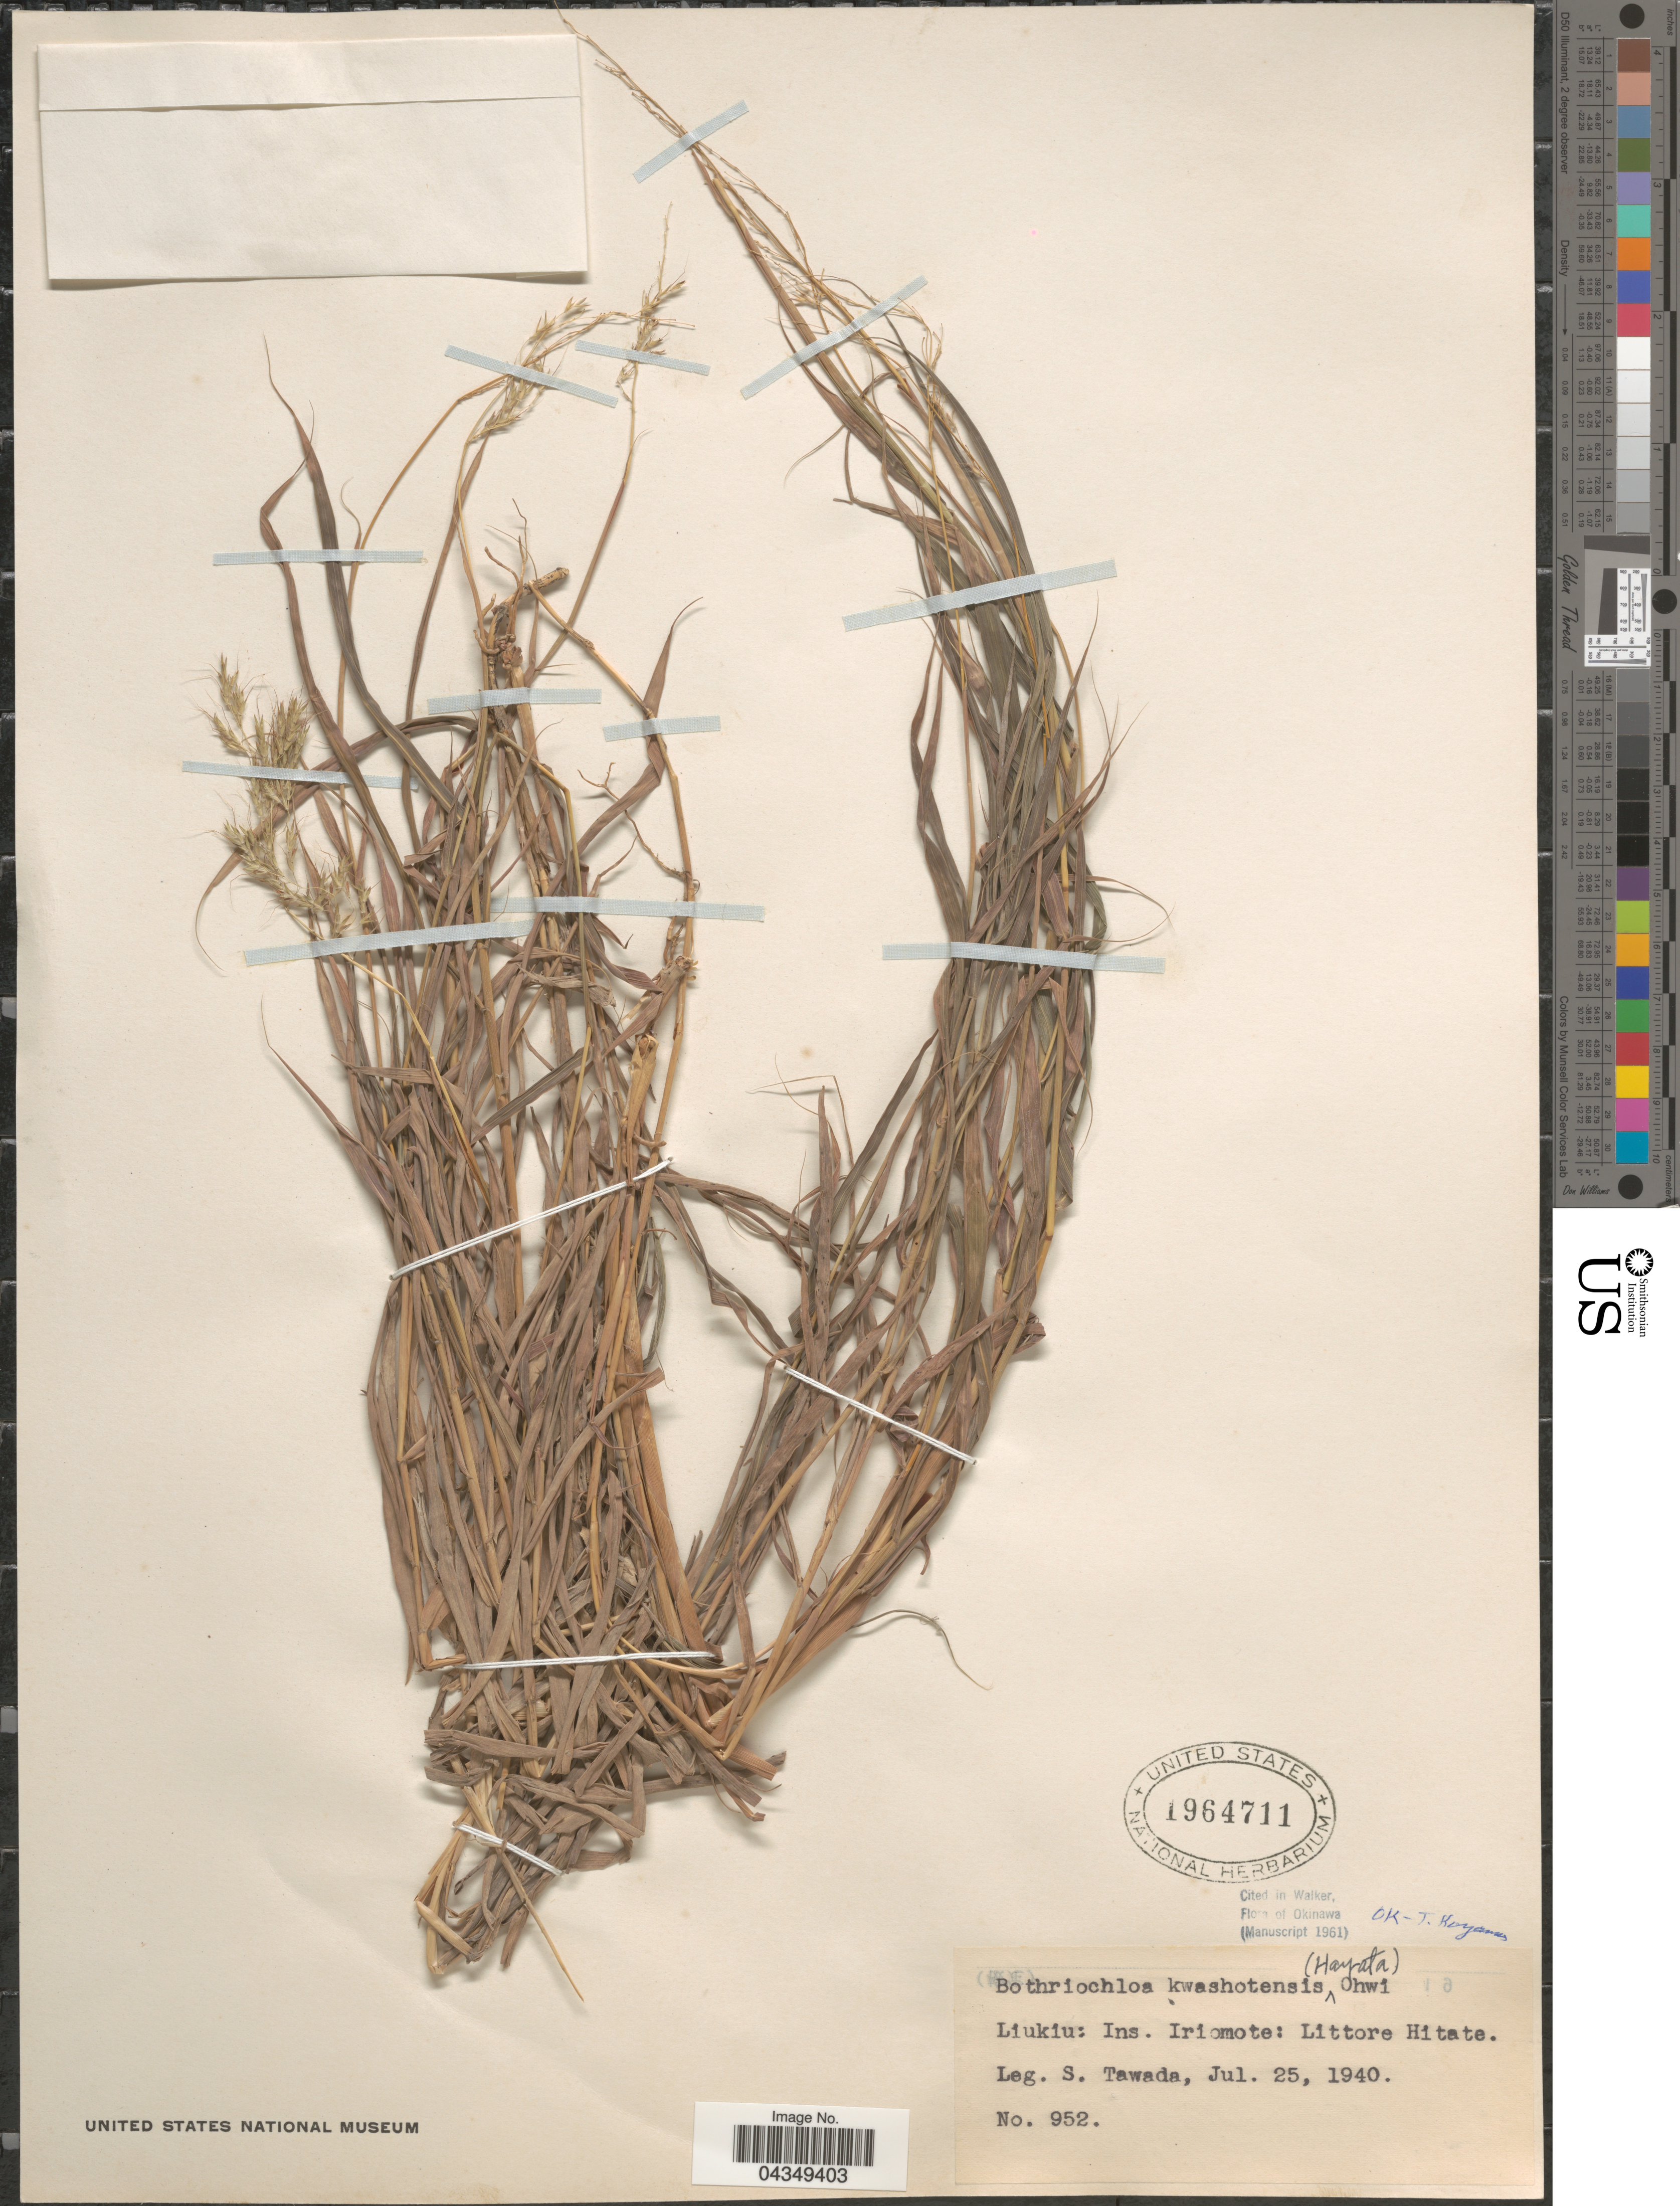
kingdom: Plantae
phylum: Tracheophyta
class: Liliopsida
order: Poales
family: Poaceae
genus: Capillipedium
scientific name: Capillipedium kwashotense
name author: (Hayata) C. C. Hsu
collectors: S. Tawada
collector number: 952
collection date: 1940-07-25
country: Japan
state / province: Okinawa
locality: Liukiu: Ins. Iriomote: Littore Hitate.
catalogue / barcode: US 1964711